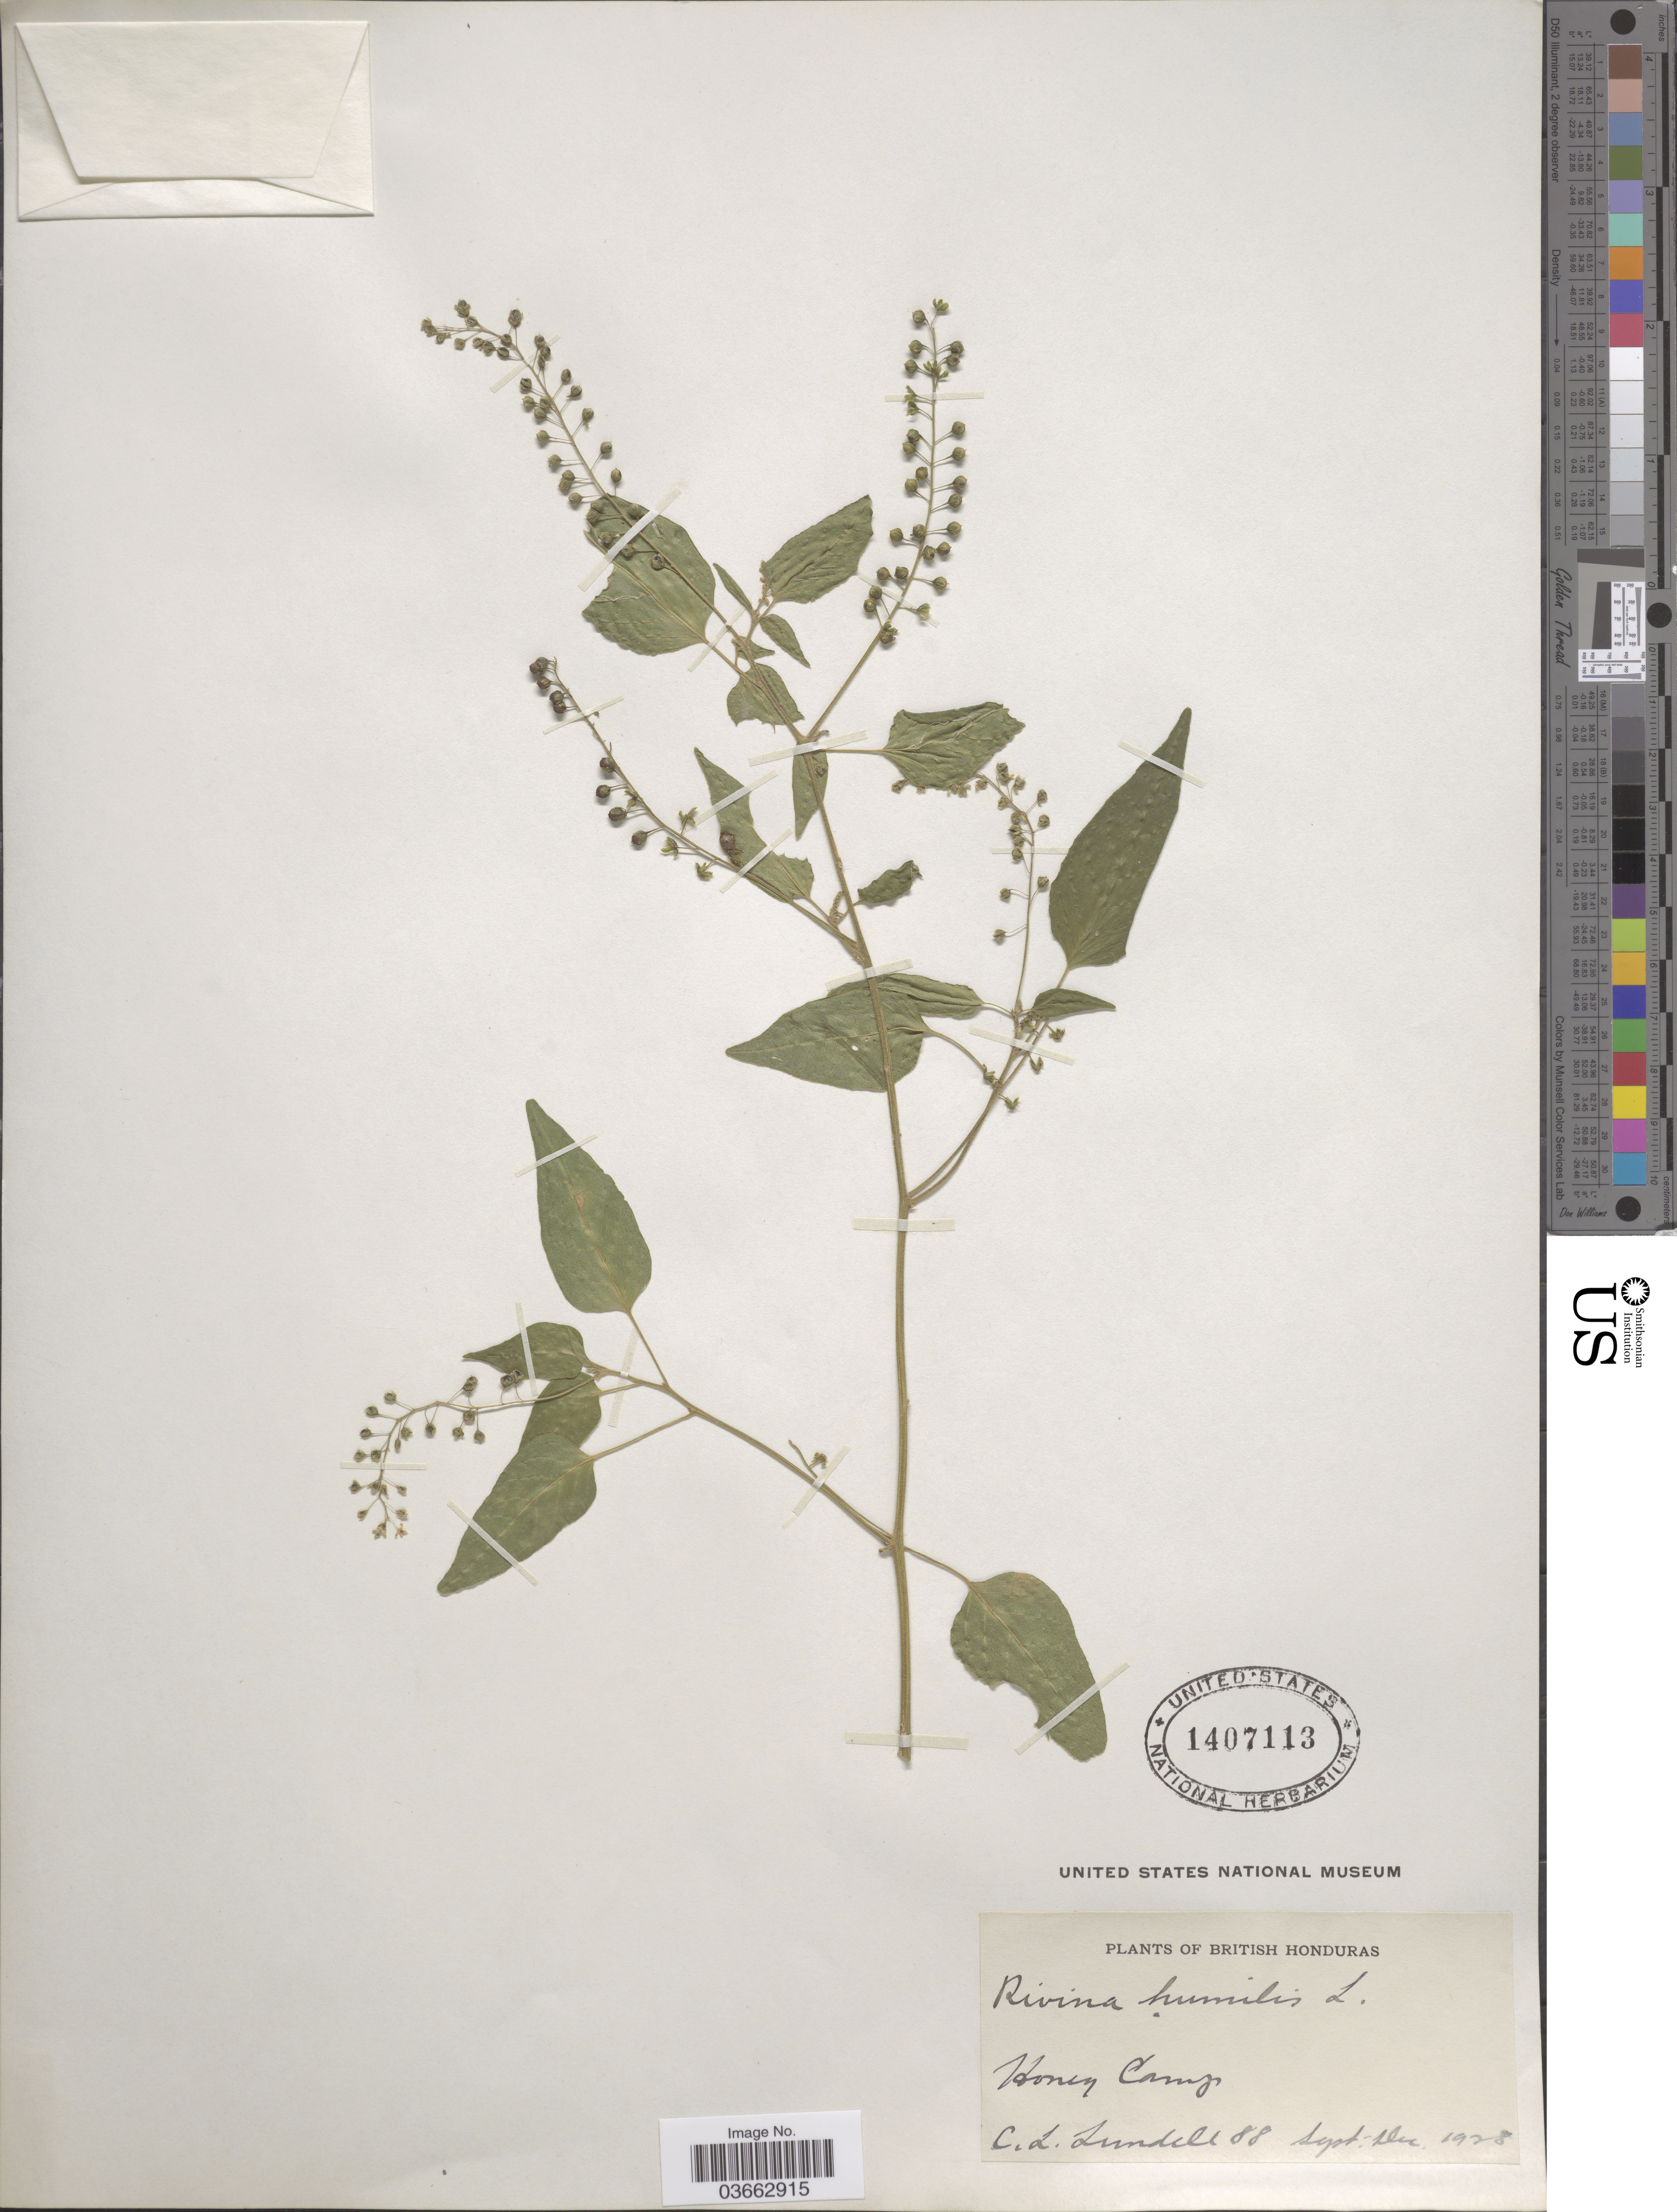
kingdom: Plantae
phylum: Tracheophyta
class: Magnoliopsida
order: Caryophyllales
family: Phytolaccaceae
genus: Rivina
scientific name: Rivina humilis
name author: L.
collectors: C. L. Lundell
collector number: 88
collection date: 1928-09/1928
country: Belize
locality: British Honduras. Honey Camp.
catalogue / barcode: US 1407113